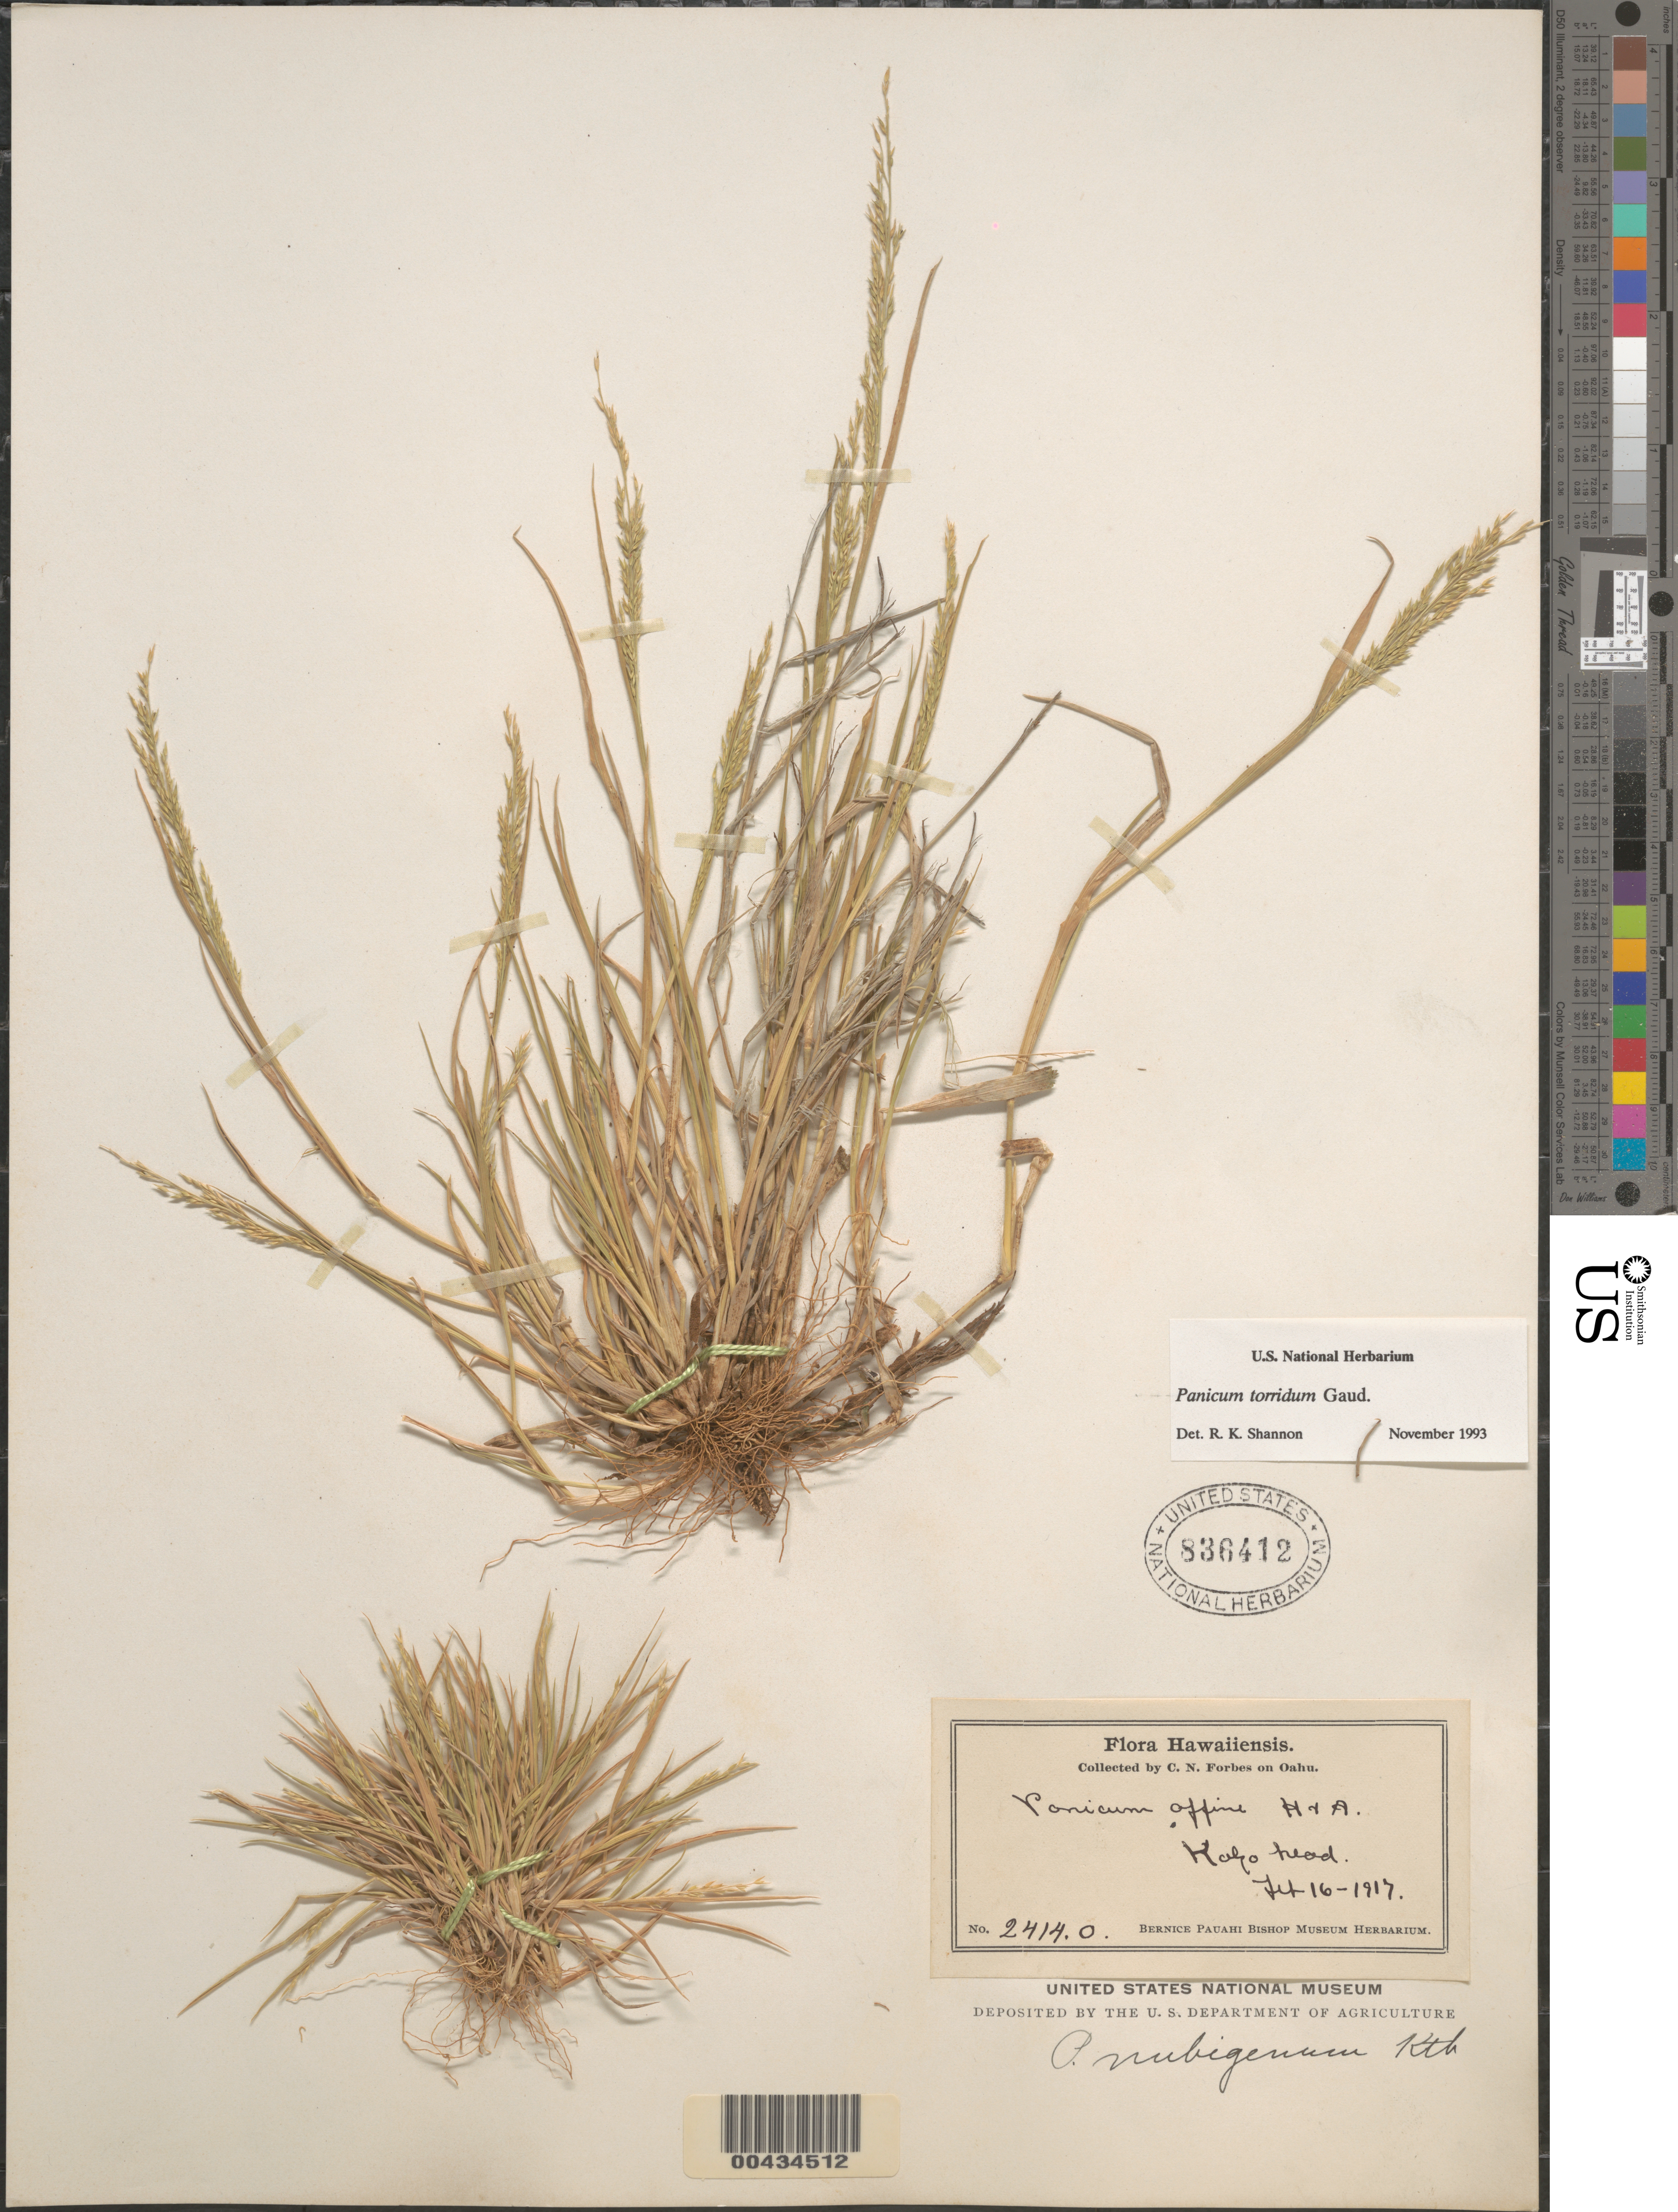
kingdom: Plantae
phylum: Tracheophyta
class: Liliopsida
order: Poales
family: Poaceae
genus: Panicum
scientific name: Panicum torridum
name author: Gaudich.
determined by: Shannon, R. K., (UNITED STATES)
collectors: C. N. Forbes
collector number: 2414.O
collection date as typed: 16 Feb 1917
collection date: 1917-02-16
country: United States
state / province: Hawaii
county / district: Honolulu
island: Oahu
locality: Koko Head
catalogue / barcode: US 836412